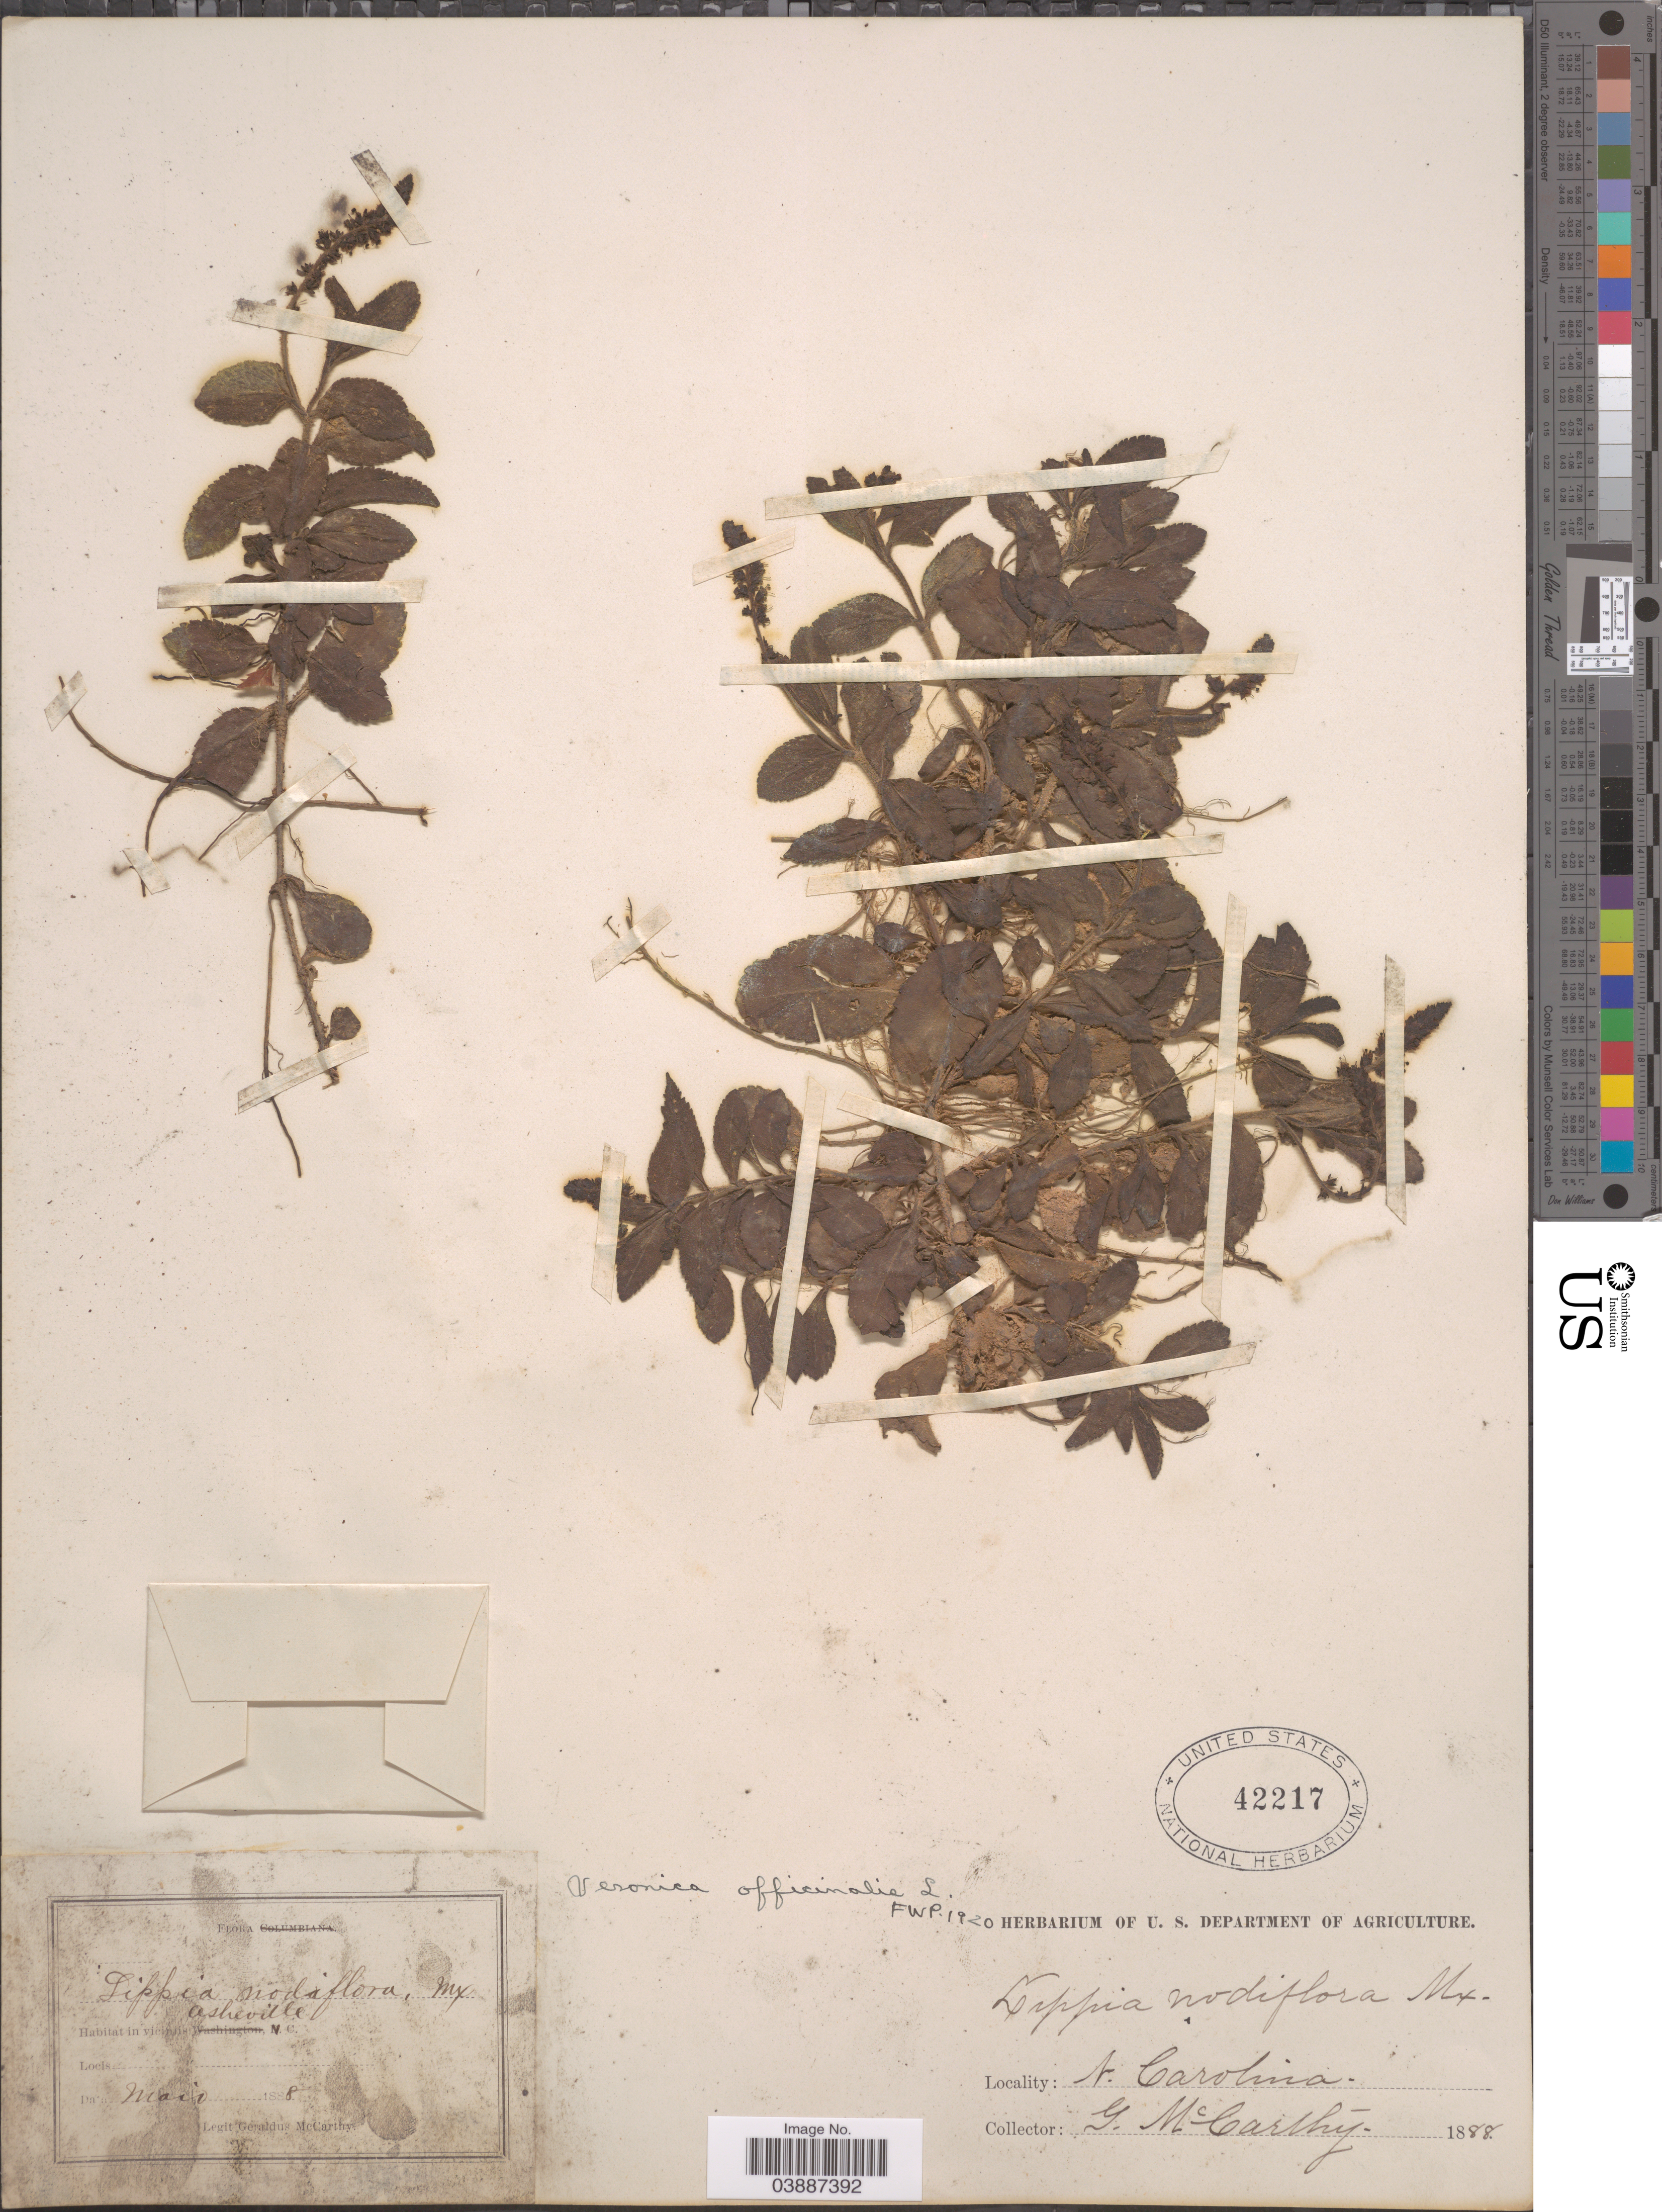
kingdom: Plantae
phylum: Tracheophyta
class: Magnoliopsida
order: Lamiales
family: Plantaginaceae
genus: Veronica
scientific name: Veronica officinalis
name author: L.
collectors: M. McCarthy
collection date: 1888-05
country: United States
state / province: North Carolina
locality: In viciniis Asheville.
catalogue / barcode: US 42217